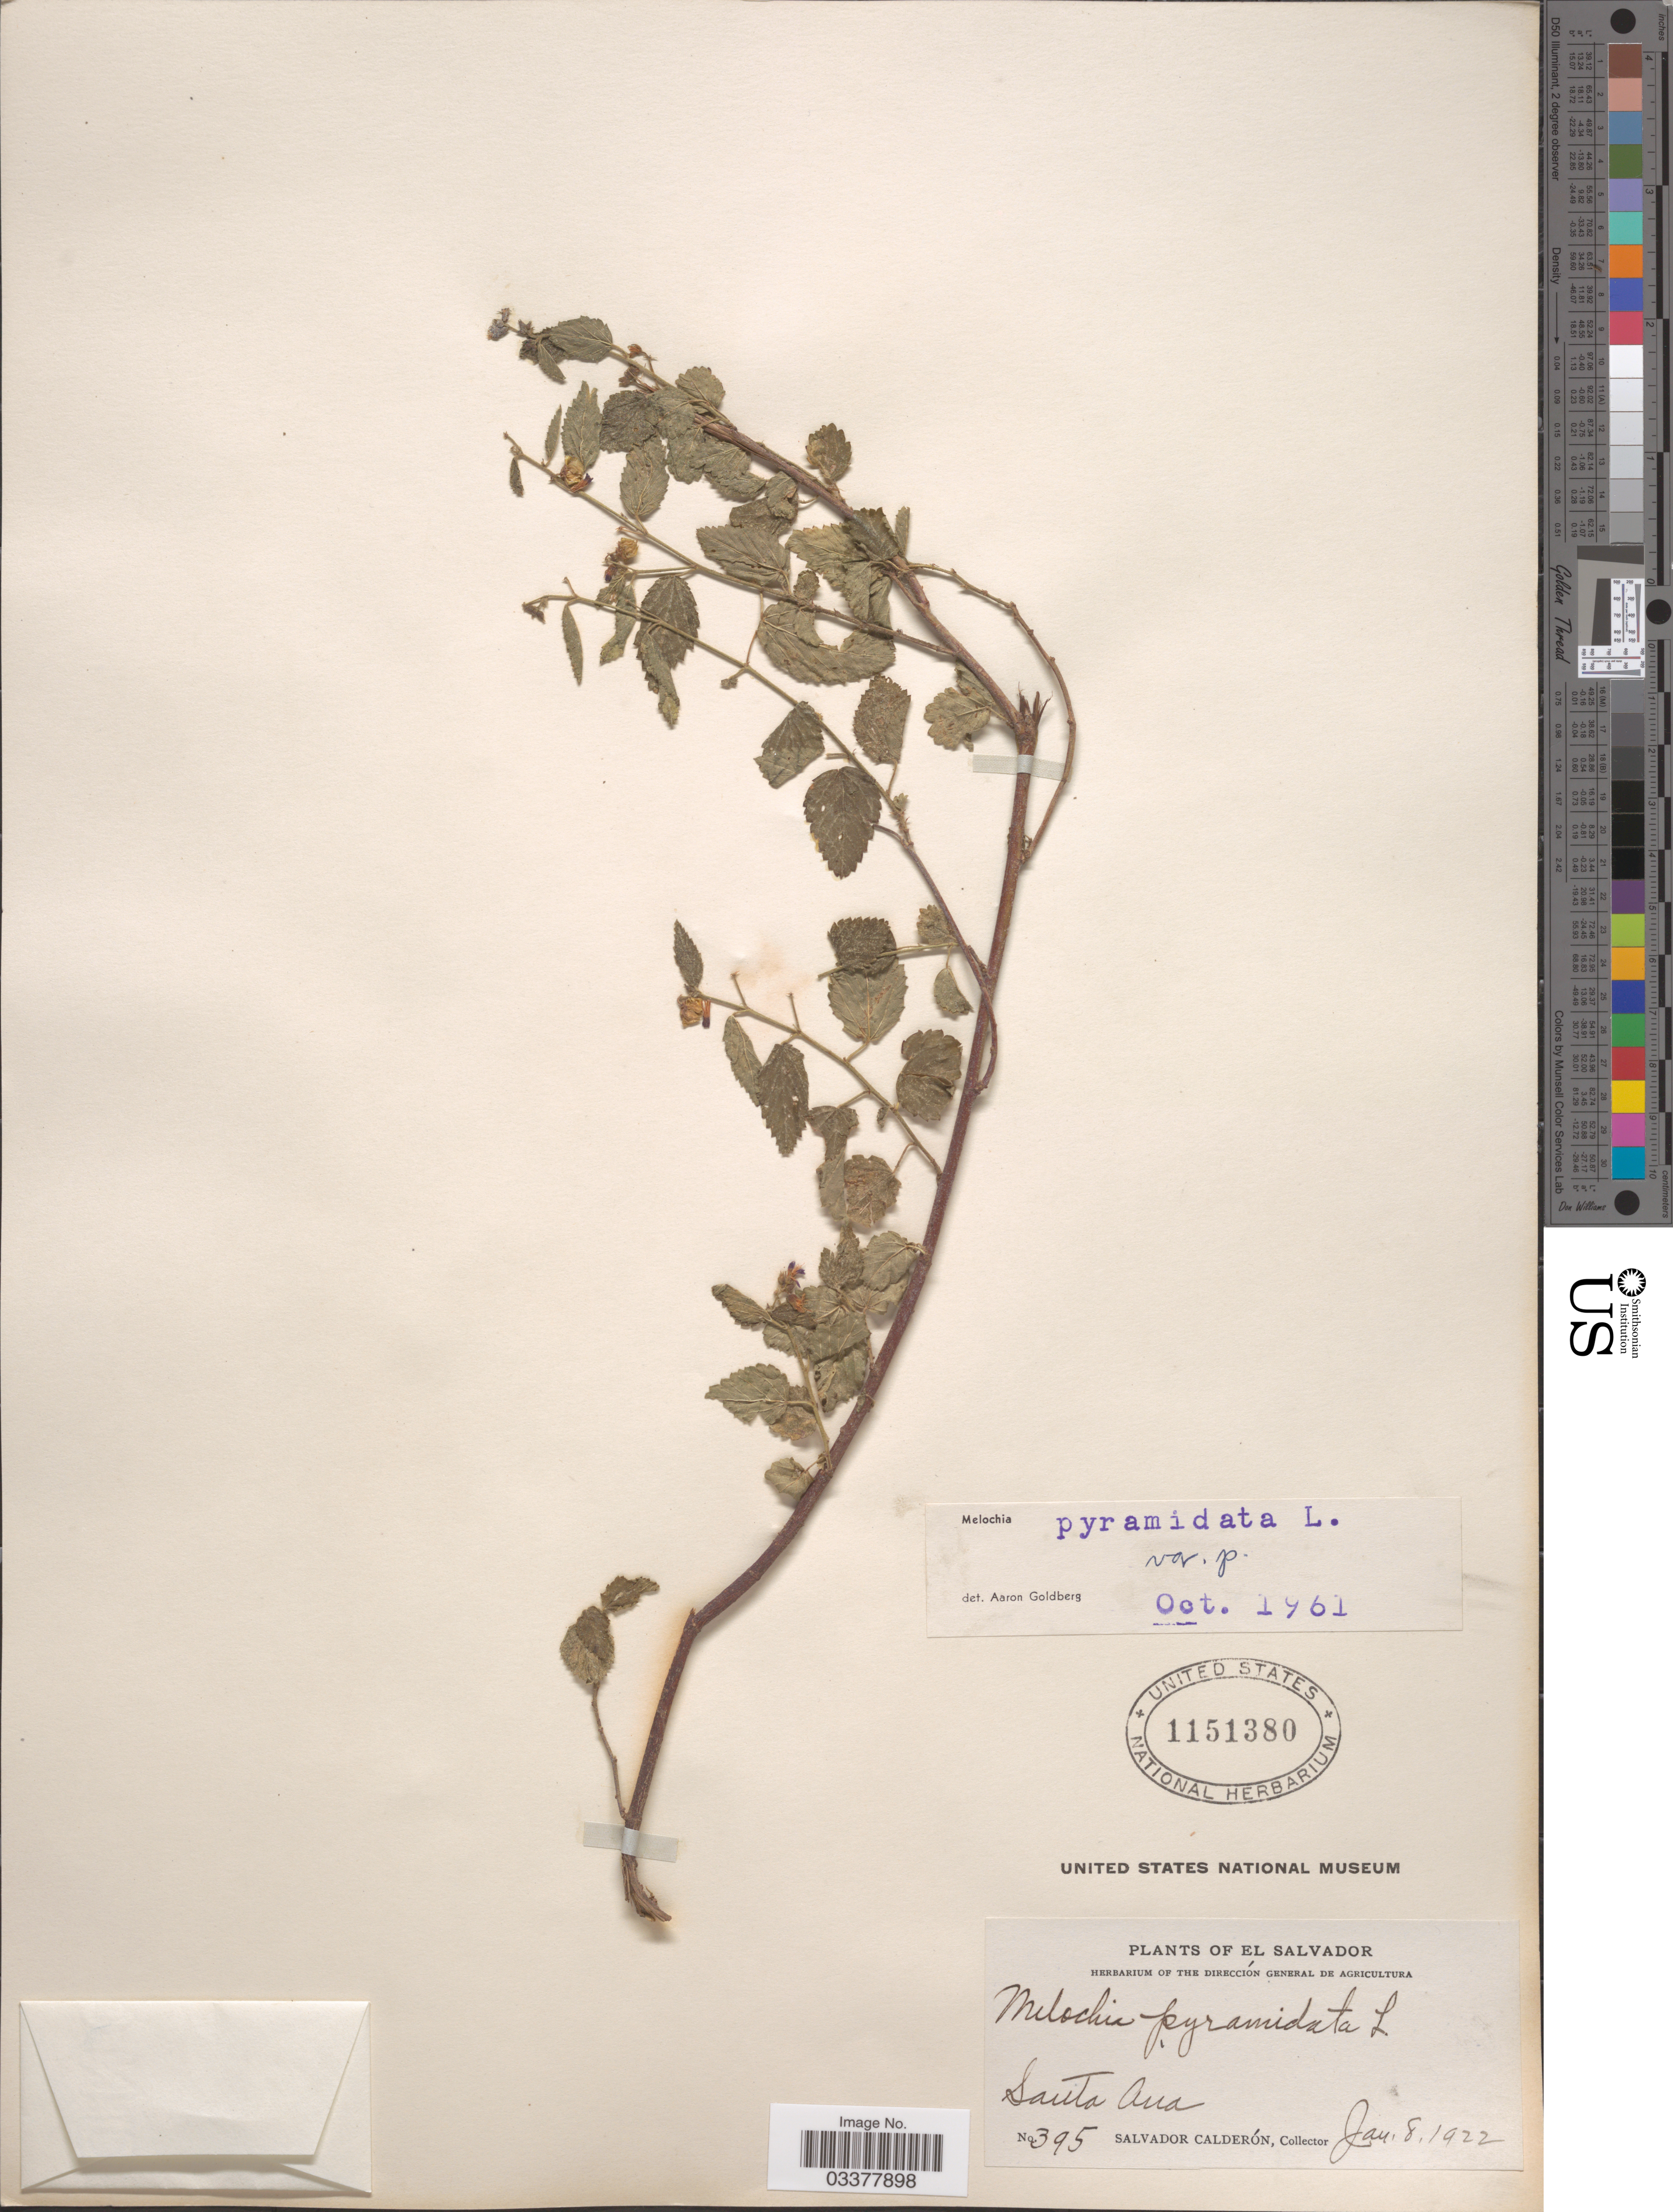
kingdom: Plantae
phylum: Tracheophyta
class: Magnoliopsida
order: Malvales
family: Malvaceae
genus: Melochia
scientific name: Melochia pyramidata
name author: L.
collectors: S. Calderón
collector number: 395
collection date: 1922-01-08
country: El Salvador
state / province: Santa Ana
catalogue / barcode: US 1151380